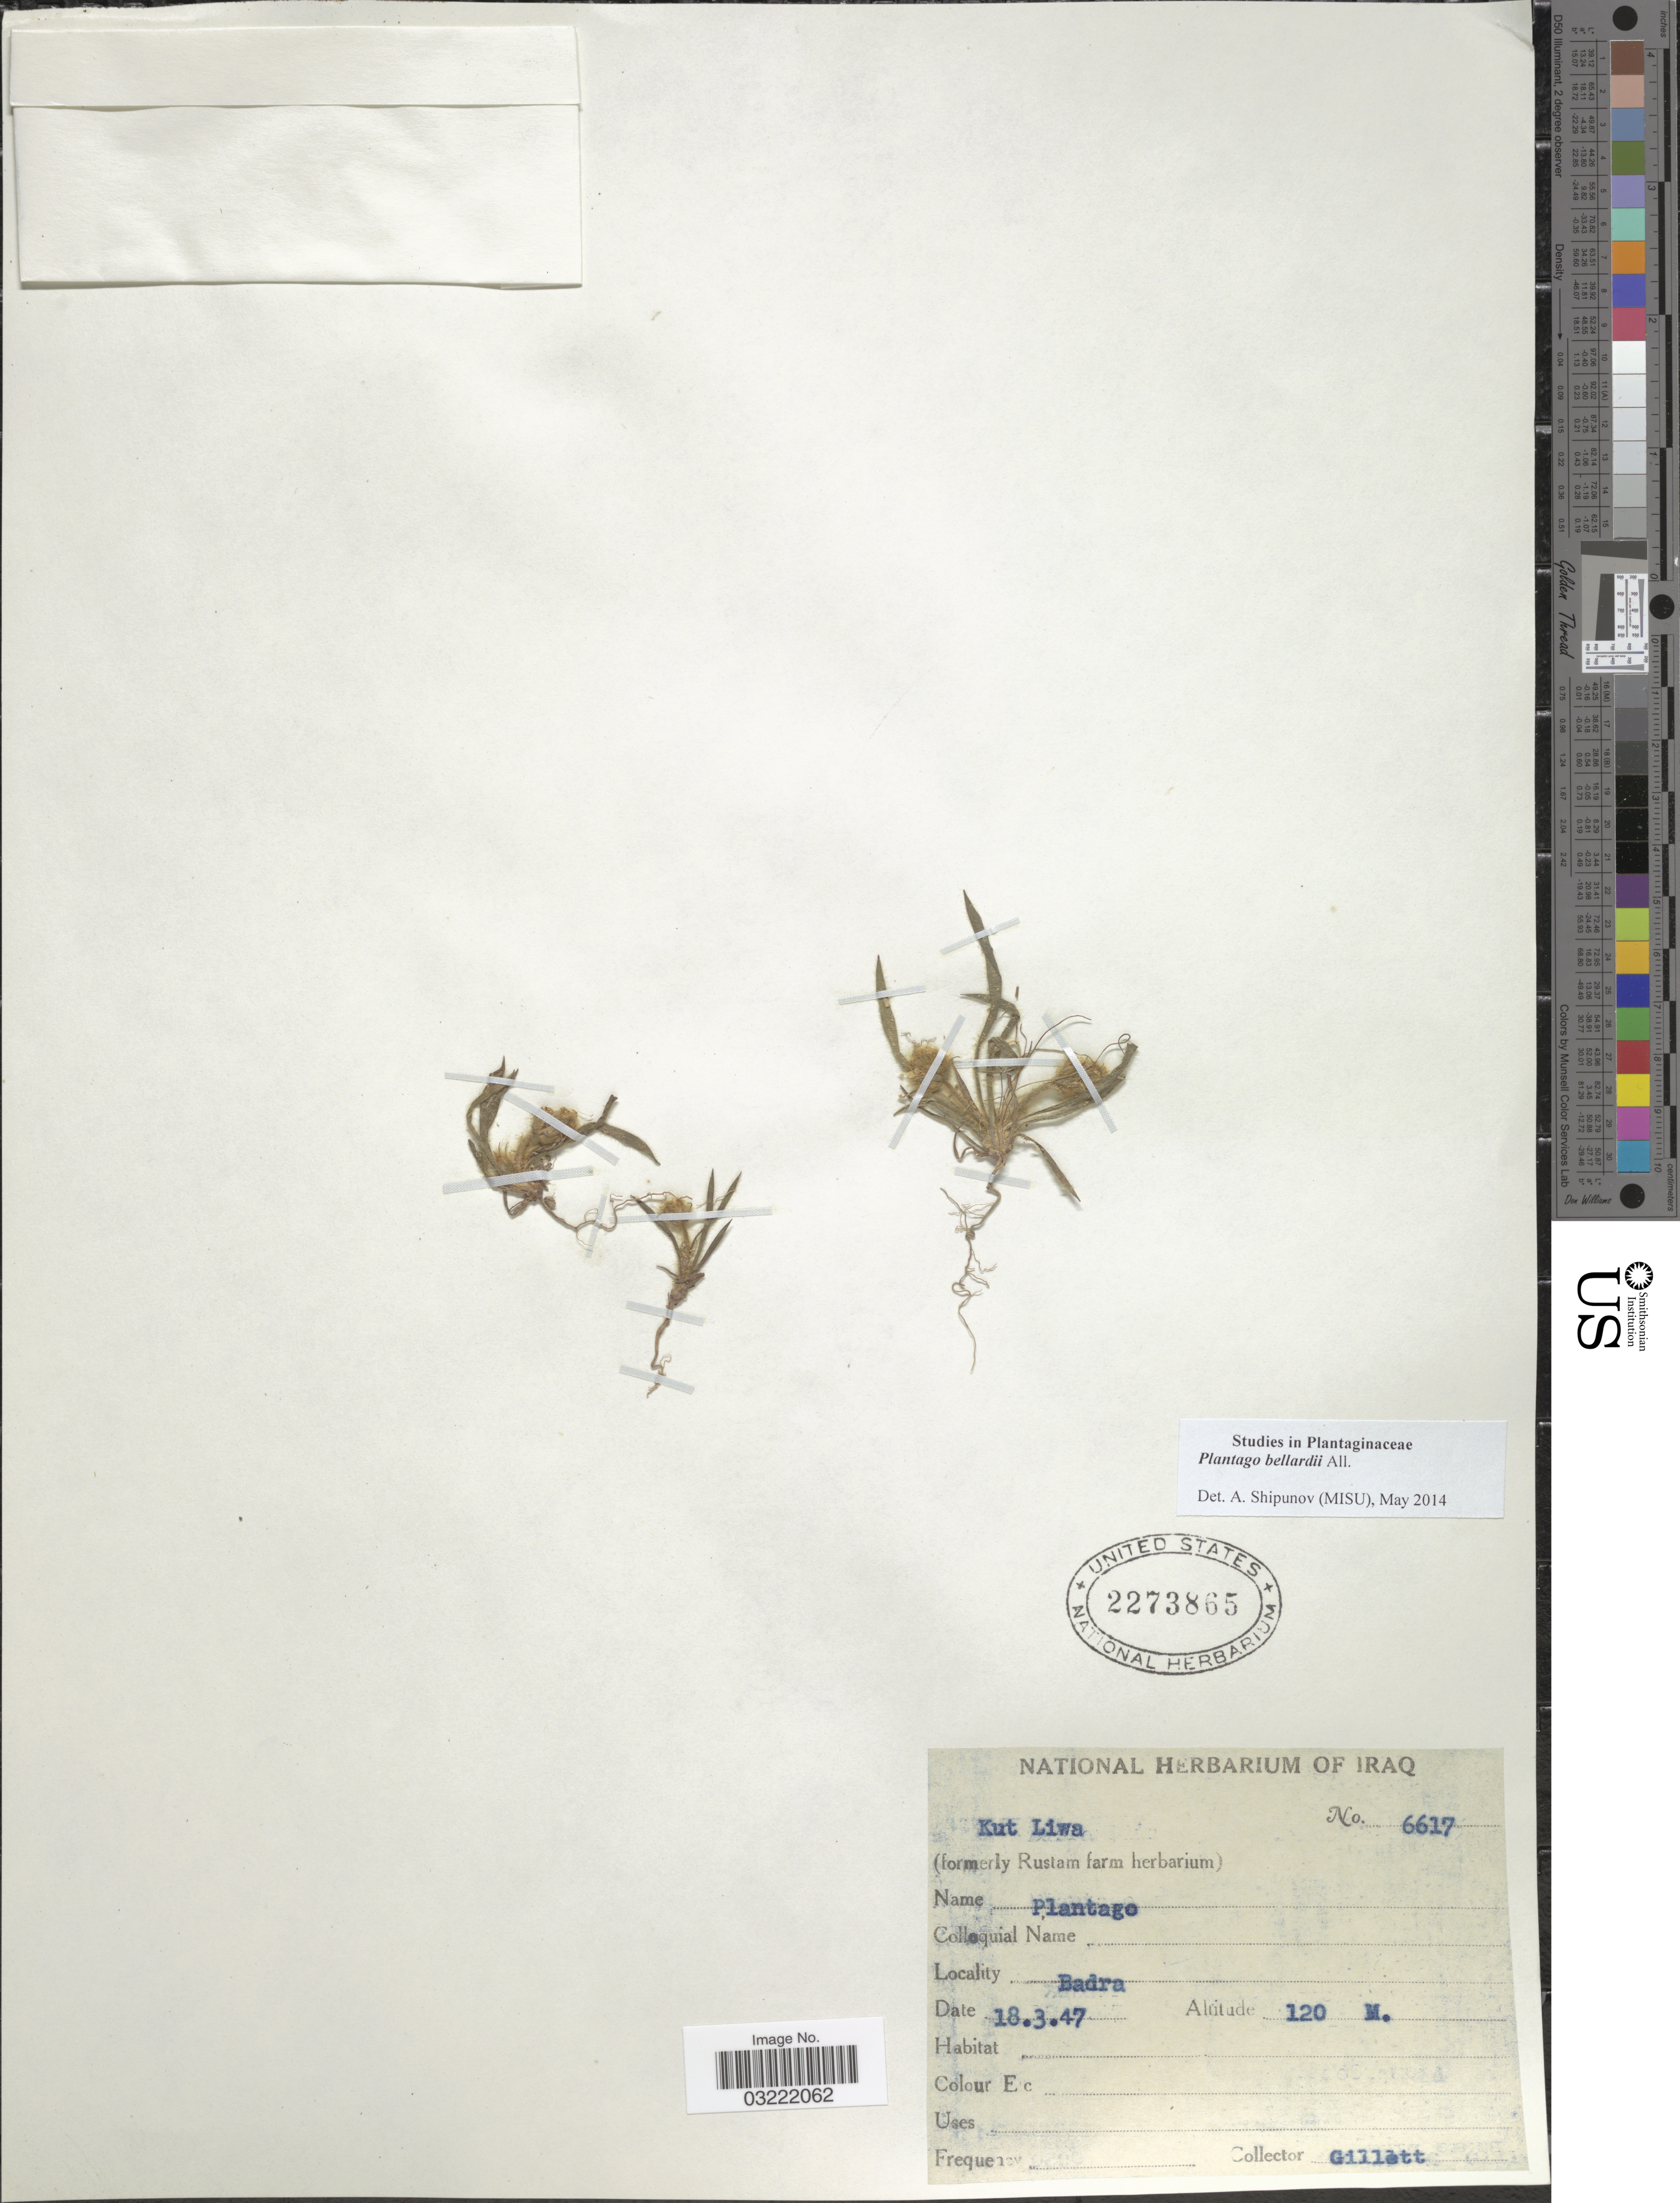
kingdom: Plantae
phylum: Tracheophyta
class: Magnoliopsida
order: Lamiales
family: Plantaginaceae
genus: Plantago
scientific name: Plantago bellardi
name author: All.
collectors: Gillett, --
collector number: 6617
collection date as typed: Transcribed d/m/y: 18/3/47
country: Iraq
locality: Badra. Kut Liwa.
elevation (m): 120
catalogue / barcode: US 2273865